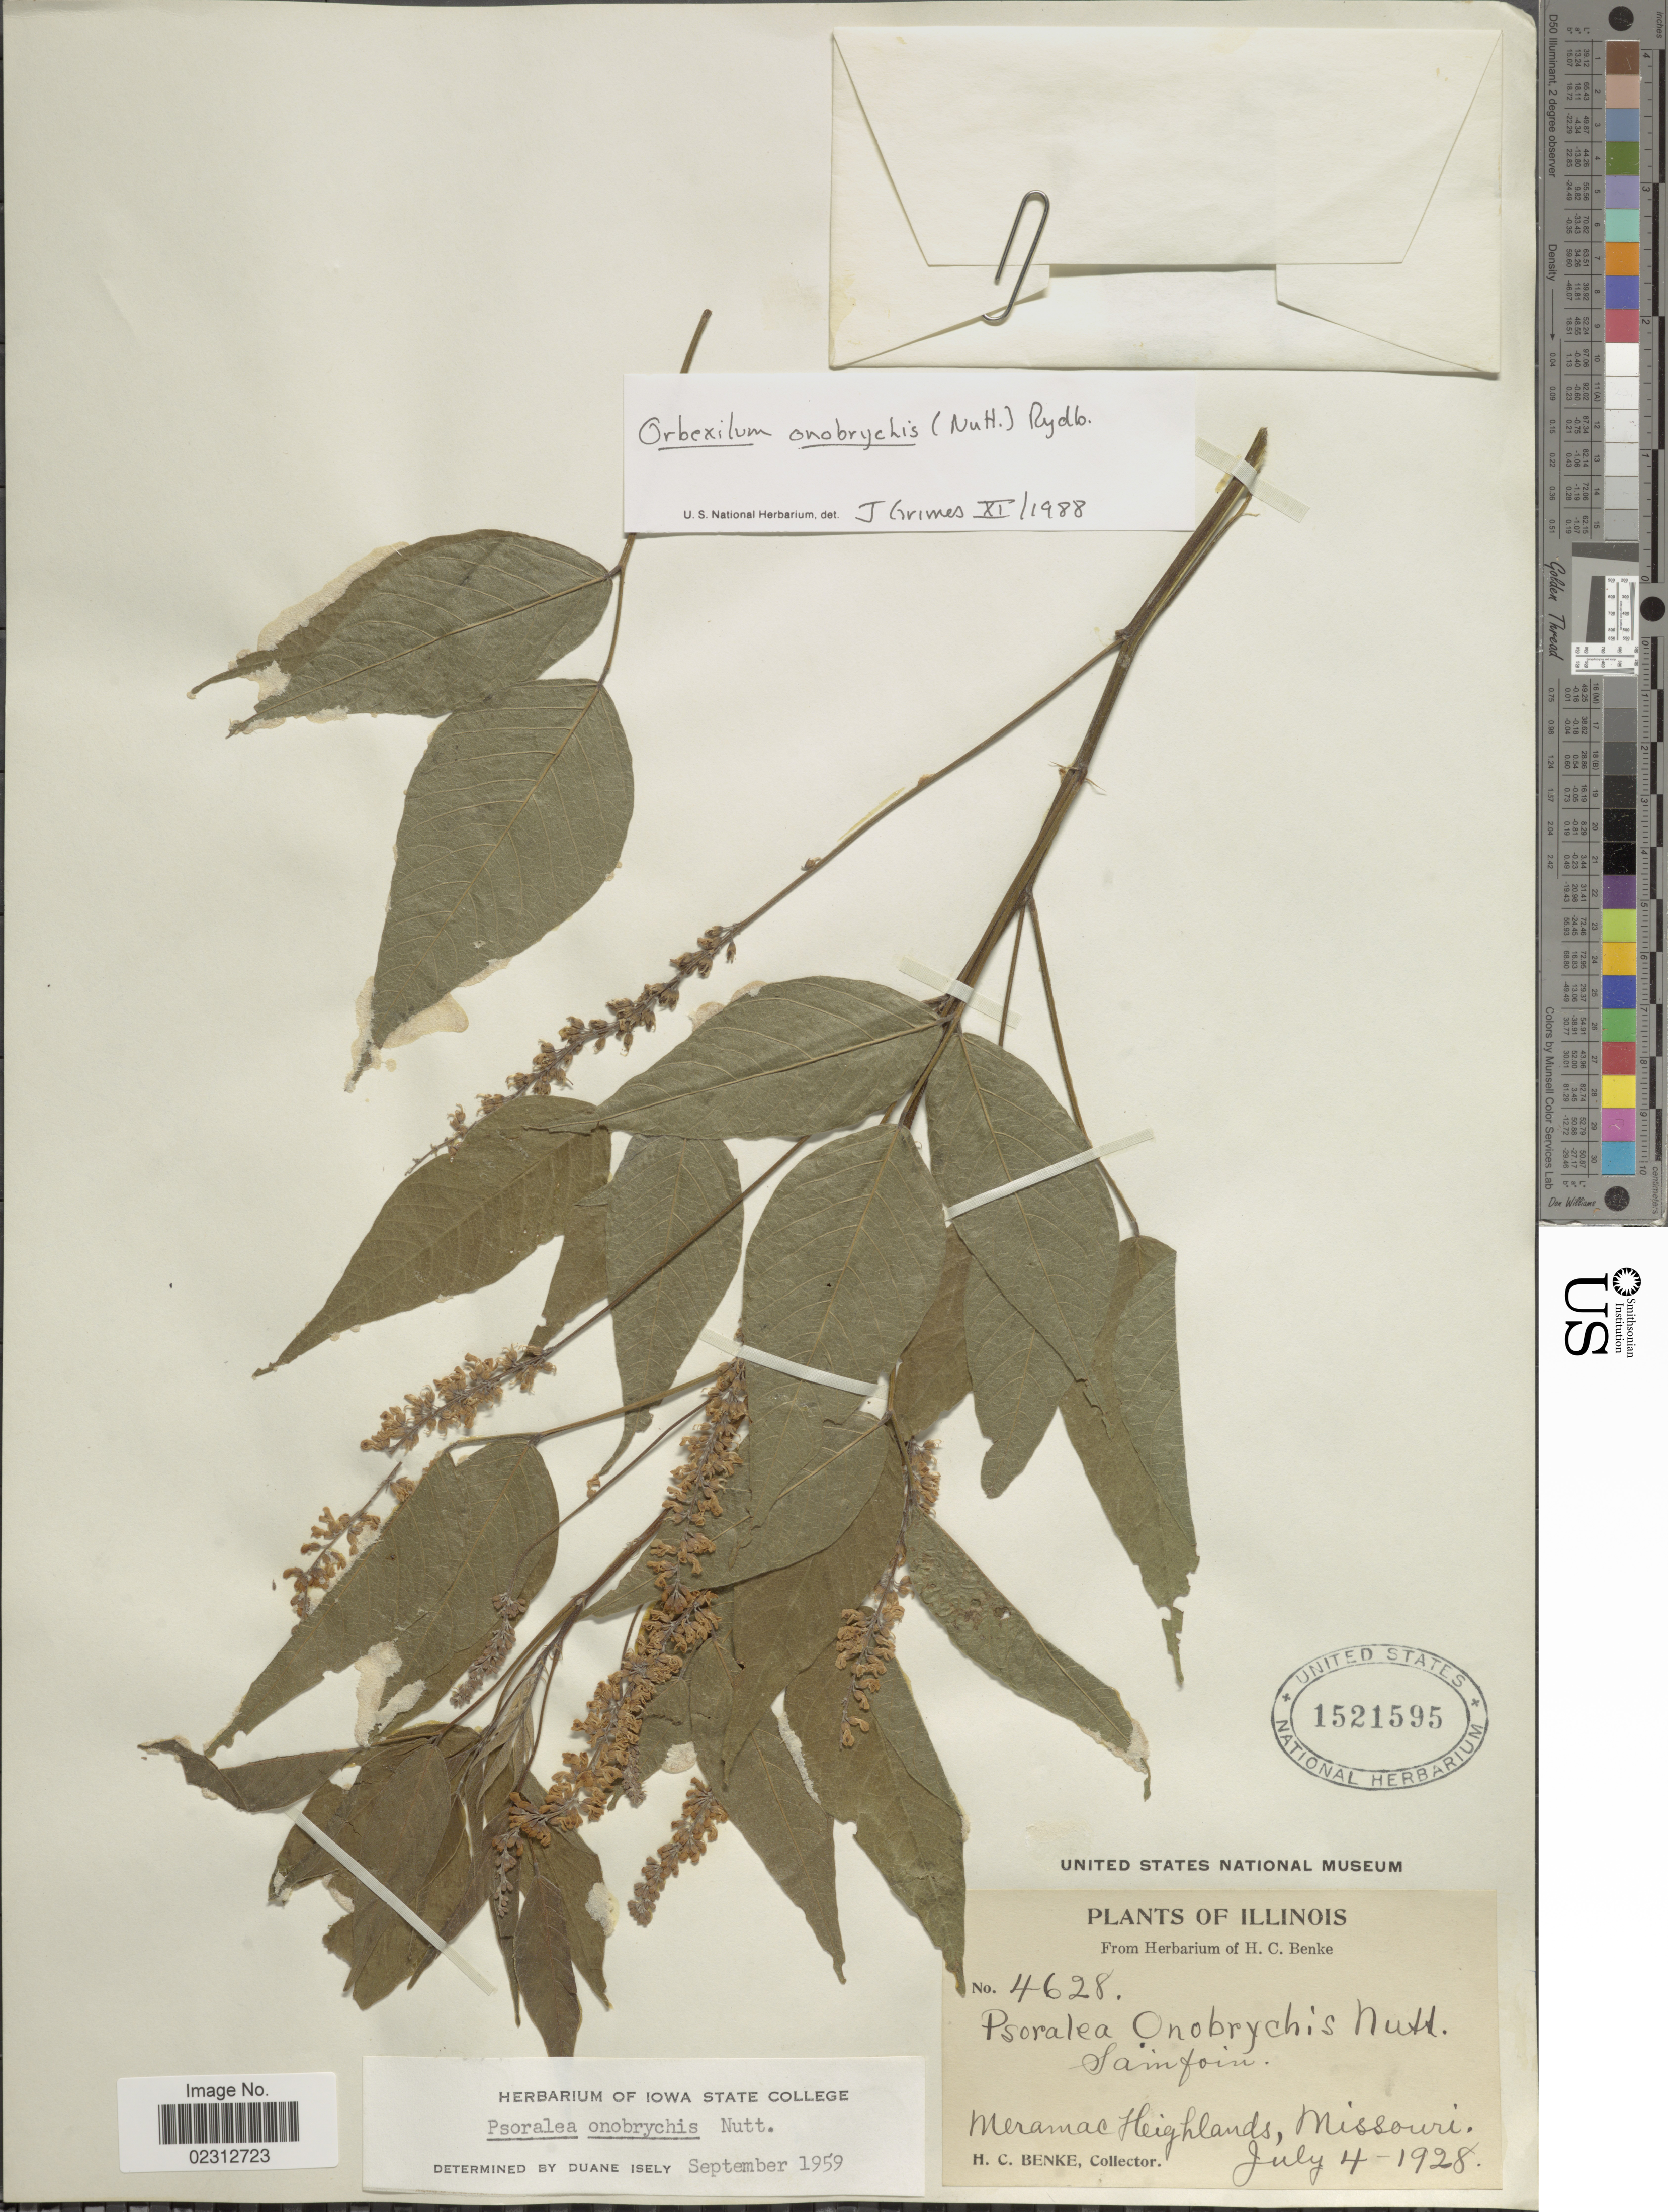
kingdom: Plantae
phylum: Tracheophyta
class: Magnoliopsida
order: Fabales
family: Fabaceae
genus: Orbexilum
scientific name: Orbexilum onobrychis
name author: (Nutt.) Rydb.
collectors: H. Benke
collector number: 4628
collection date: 1928-07-04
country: United States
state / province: Missouri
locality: Illinois, Meramac Highlands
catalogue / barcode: US 1521595